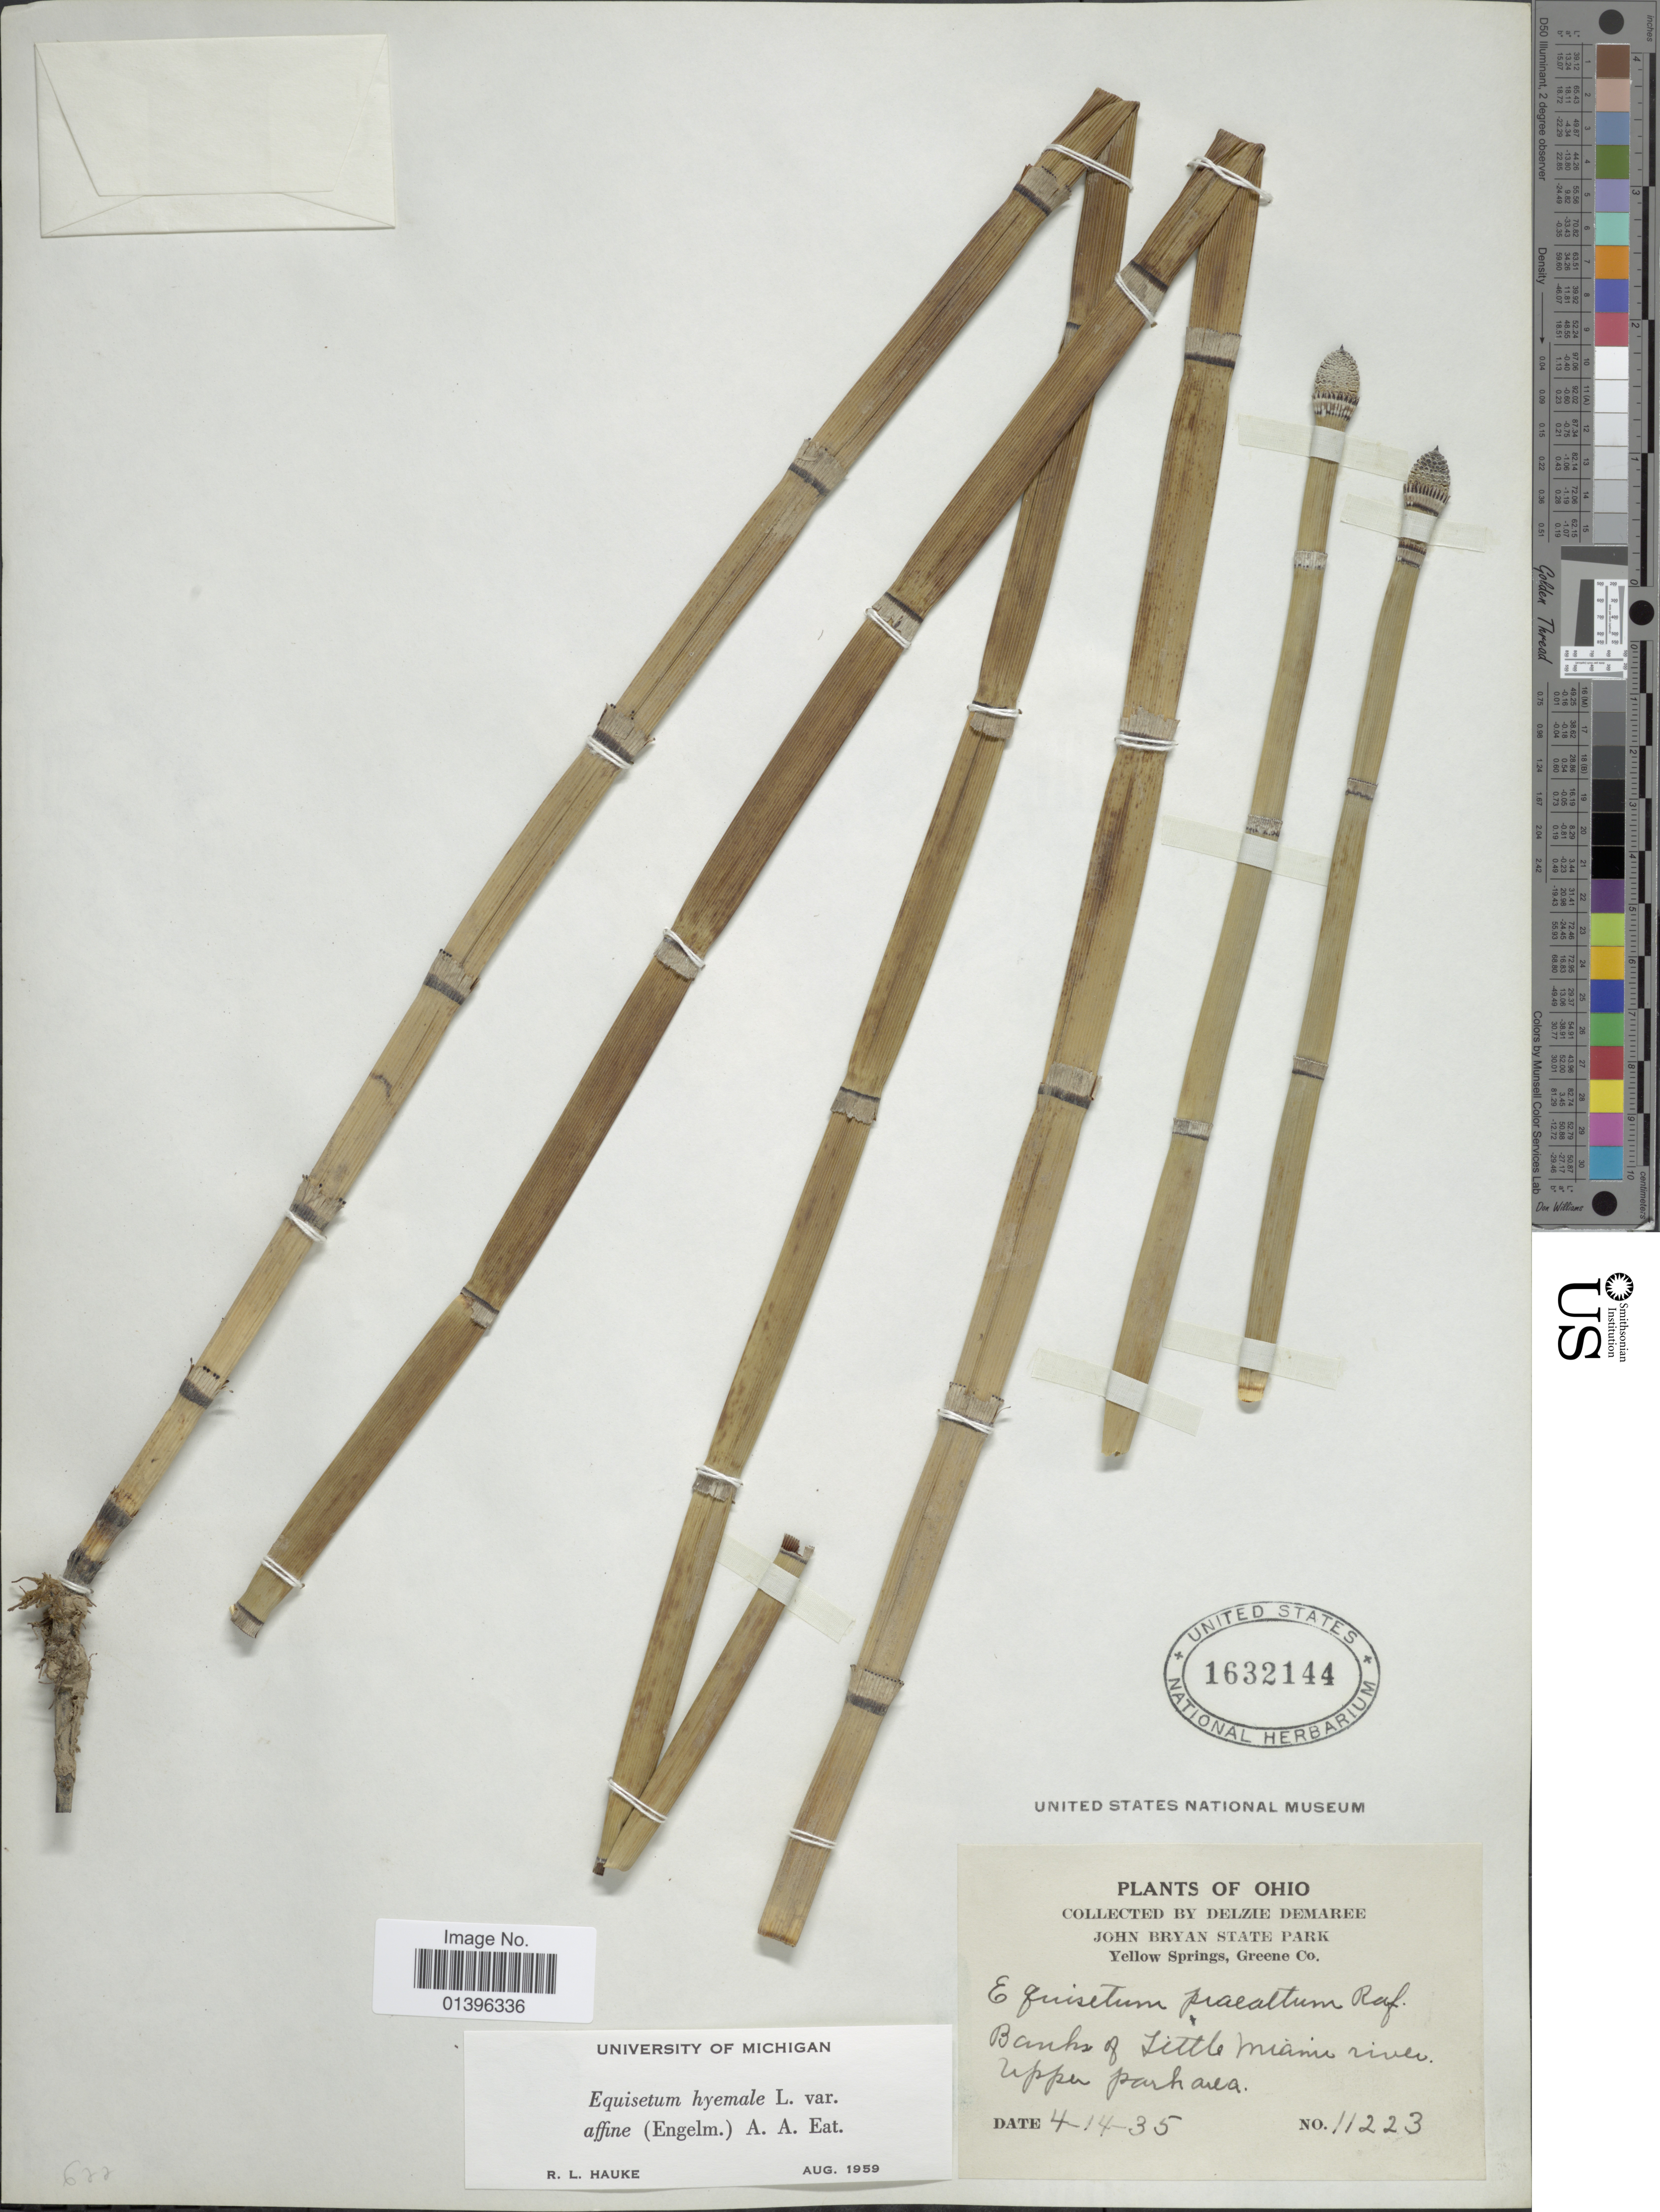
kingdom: Plantae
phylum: Tracheophyta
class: Polypodiopsida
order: Equisetales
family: Equisetaceae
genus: Equisetum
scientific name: Equisetum hyemale var. affine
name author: (Engelm.) A.A. Eaton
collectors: D. Demaree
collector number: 11223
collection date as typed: Transcribed d/m/y: 14/4/35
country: United States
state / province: Ohio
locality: John Bryan State Park, Yellow Springs, Greene Co. Banks of Little Miami river, upper park area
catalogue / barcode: US 1632144